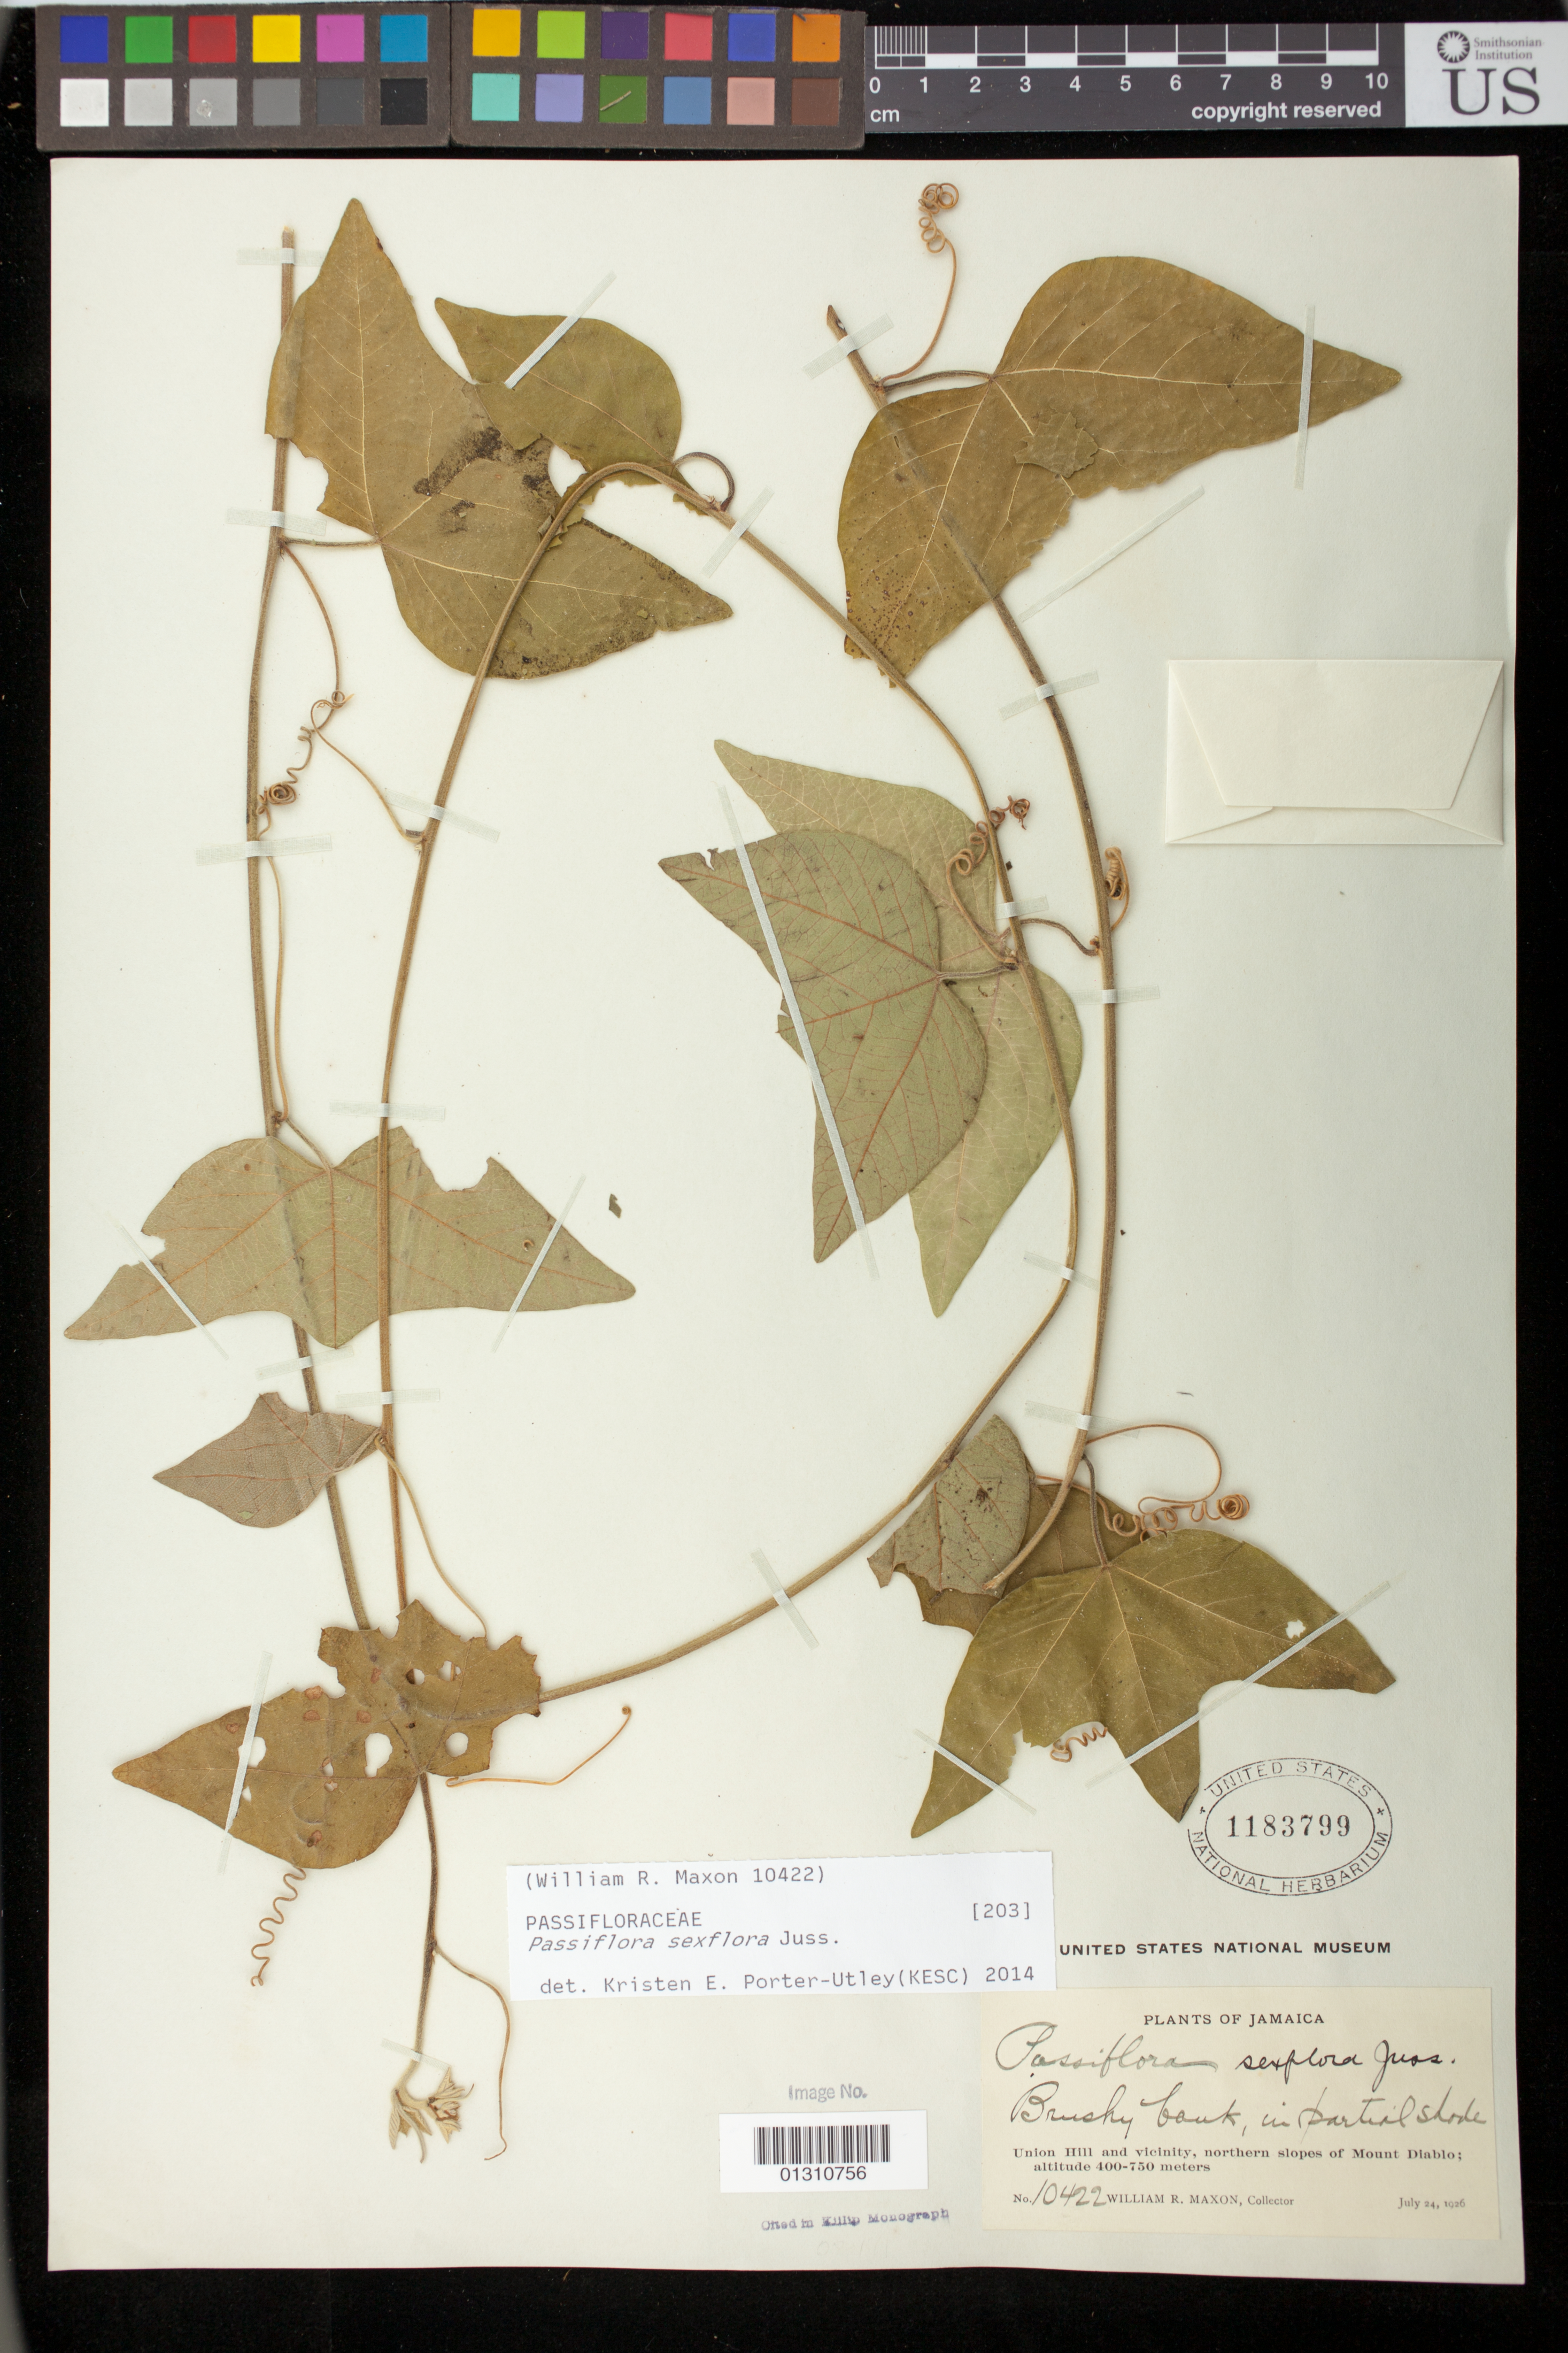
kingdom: Plantae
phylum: Tracheophyta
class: Magnoliopsida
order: Malpighiales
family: Passifloraceae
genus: Passiflora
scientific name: Passiflora sexflora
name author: Juss.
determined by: Porter-Utley, Kristen E.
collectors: W. R. Maxon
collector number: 10422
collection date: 1926-07-24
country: Jamaica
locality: Union Hill and vicinity, N slopes of Mt. Diablo.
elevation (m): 400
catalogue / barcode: US 1183799